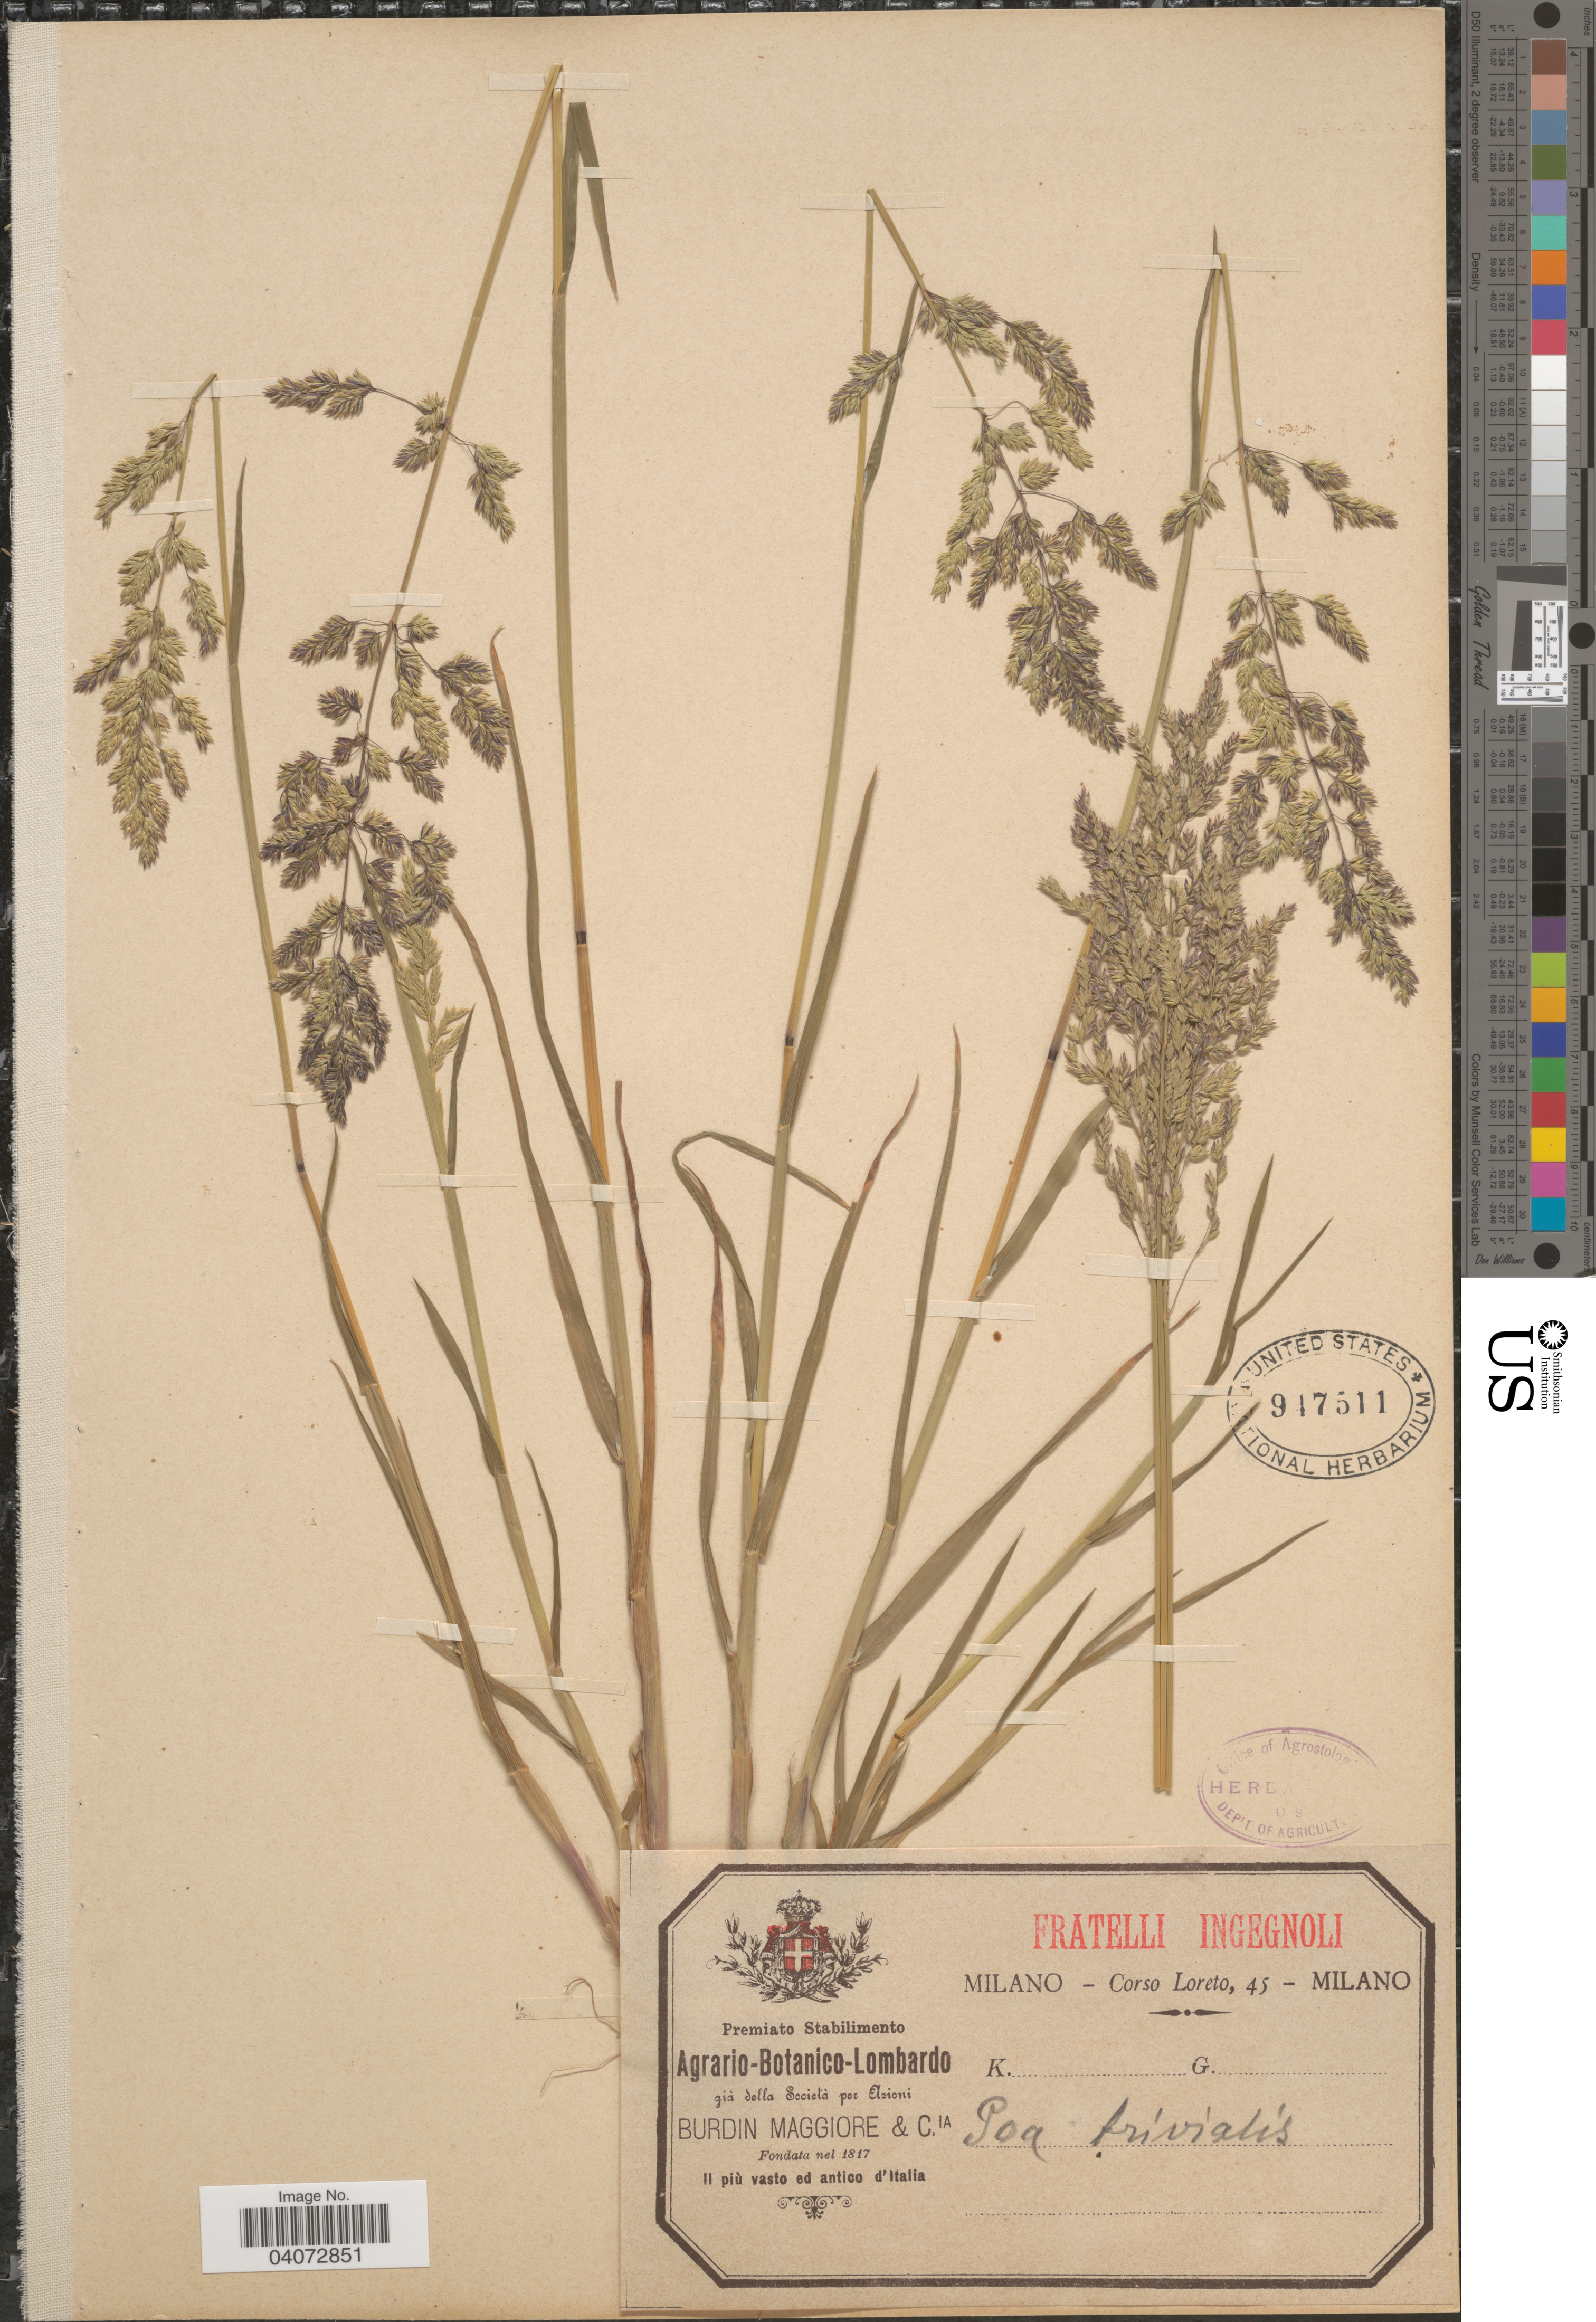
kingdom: Plantae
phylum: Tracheophyta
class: Liliopsida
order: Poales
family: Poaceae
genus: Poa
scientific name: Poa trivialis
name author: L.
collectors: Loreto, C.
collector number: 45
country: Italy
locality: Il più vasto ed antico d'Italia.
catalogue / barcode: US 947511